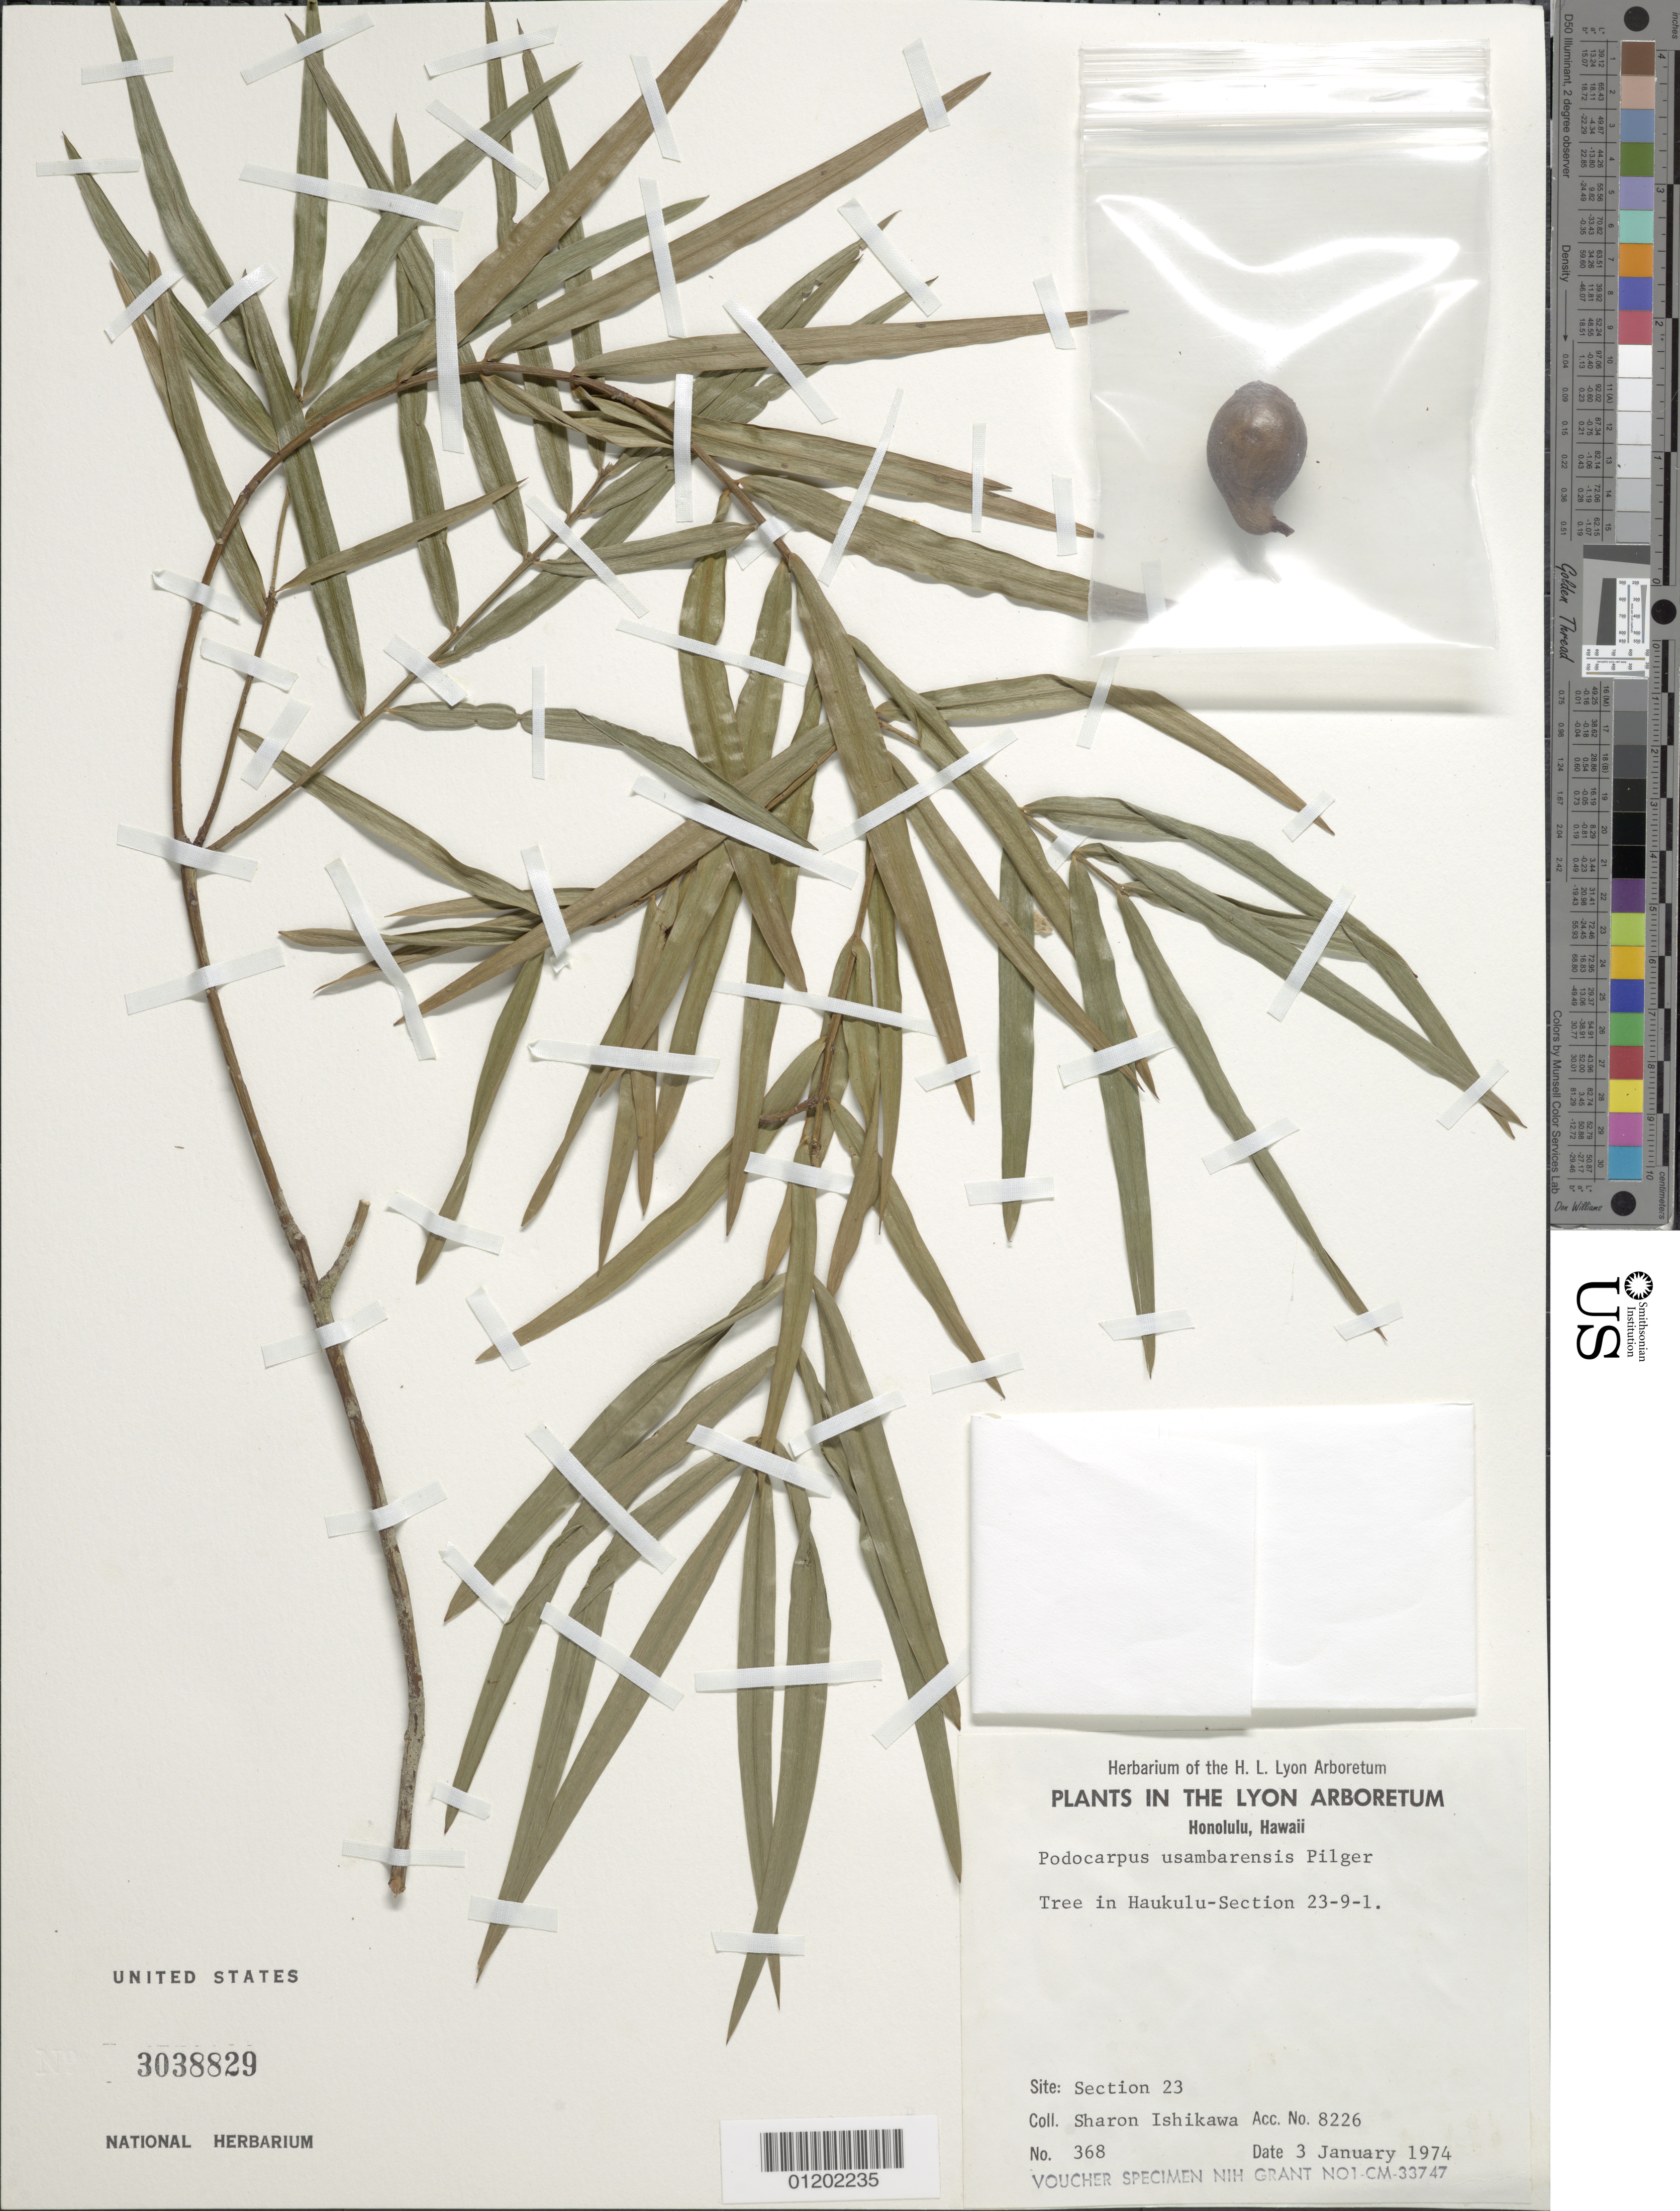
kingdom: Plantae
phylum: Tracheophyta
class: Pinopsida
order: Pinales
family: Podocarpaceae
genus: Podocarpus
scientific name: Podocarpus usambarensis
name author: Pilg.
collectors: S. S. Ishikawa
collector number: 368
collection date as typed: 3 Jan 1974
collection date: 1974-01-03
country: United States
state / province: Hawaii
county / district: Honolulu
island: Oahu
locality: Honolulu, Lyon Arboretum, in Haukulu - Section 23-9-1.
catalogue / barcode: US 3038829